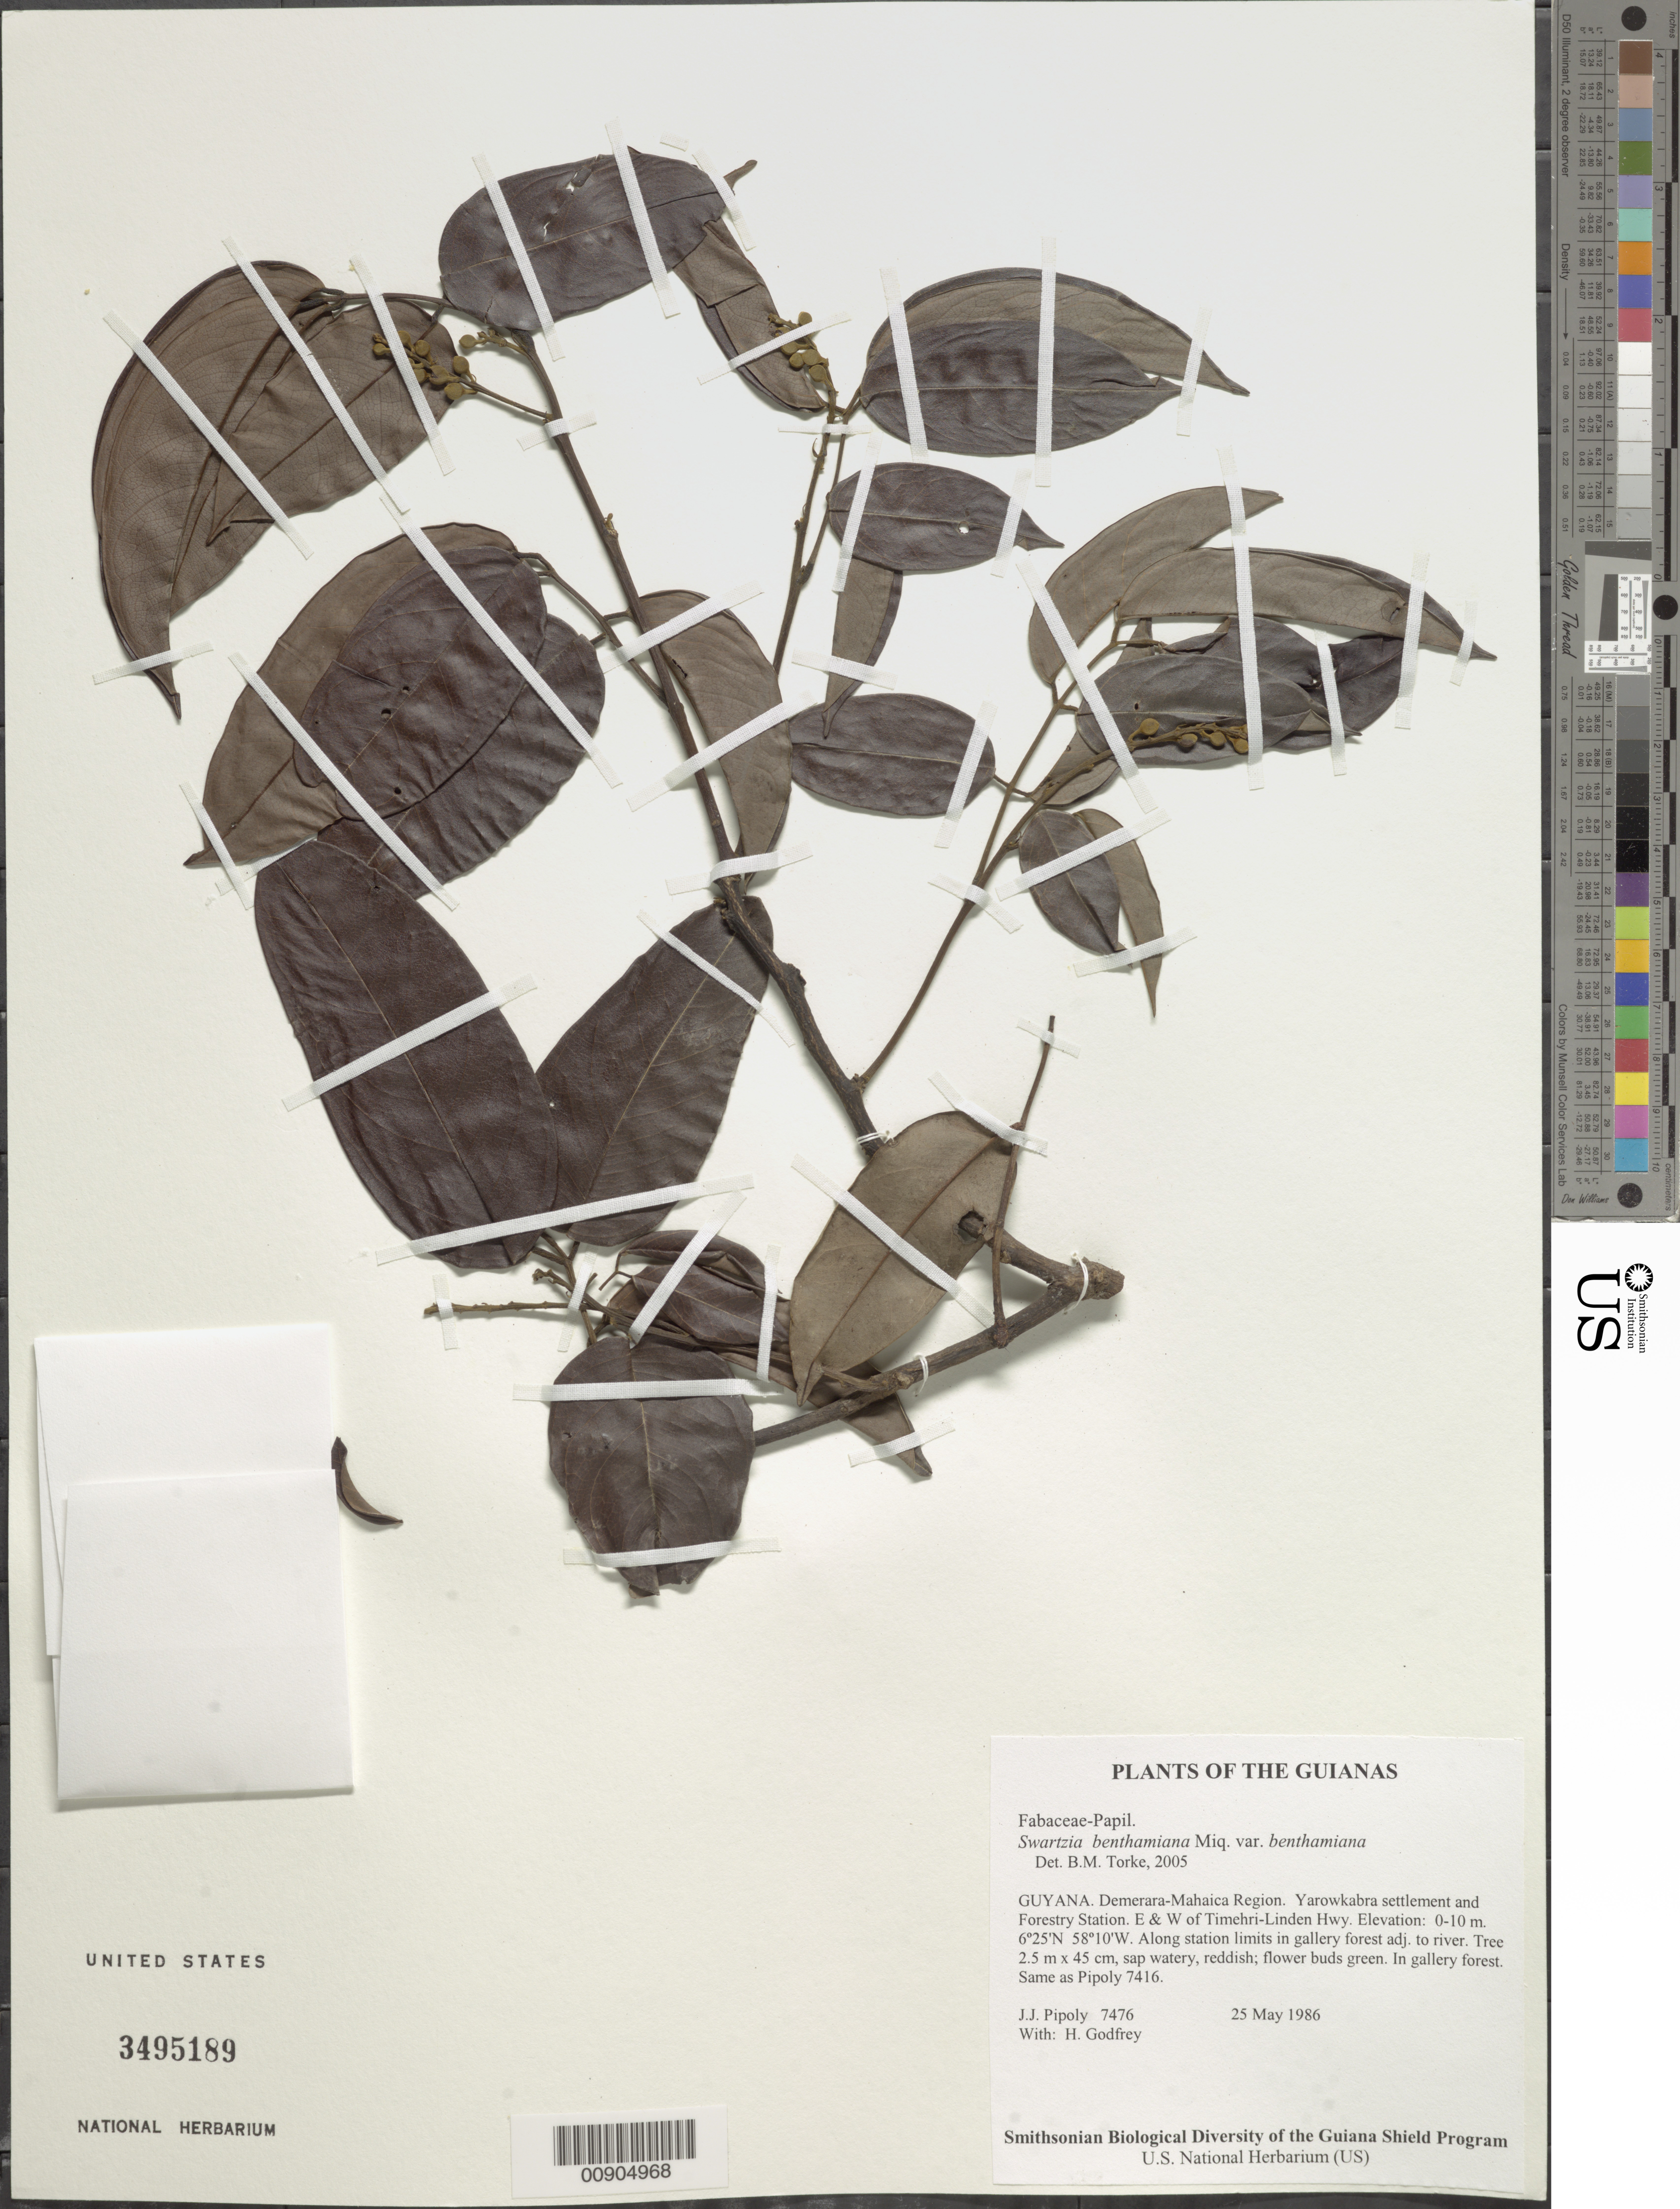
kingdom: Plantae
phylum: Tracheophyta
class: Magnoliopsida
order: Fabales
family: Fabaceae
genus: Swartzia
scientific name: Swartzia benthamiana var. benthamiana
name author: Miq.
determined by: Torke, B. M., (MO)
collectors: J. J. Pipoly & H. Godfrey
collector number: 7476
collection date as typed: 25 May 1986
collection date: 1986-05-25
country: Guyana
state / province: Demerara-Mahaica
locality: Yarowkabra settlement and Forestry Station. E & W of Timehri-Linden Hwy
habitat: Along station limits in gallery forest adj. to river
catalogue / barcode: US 3495189